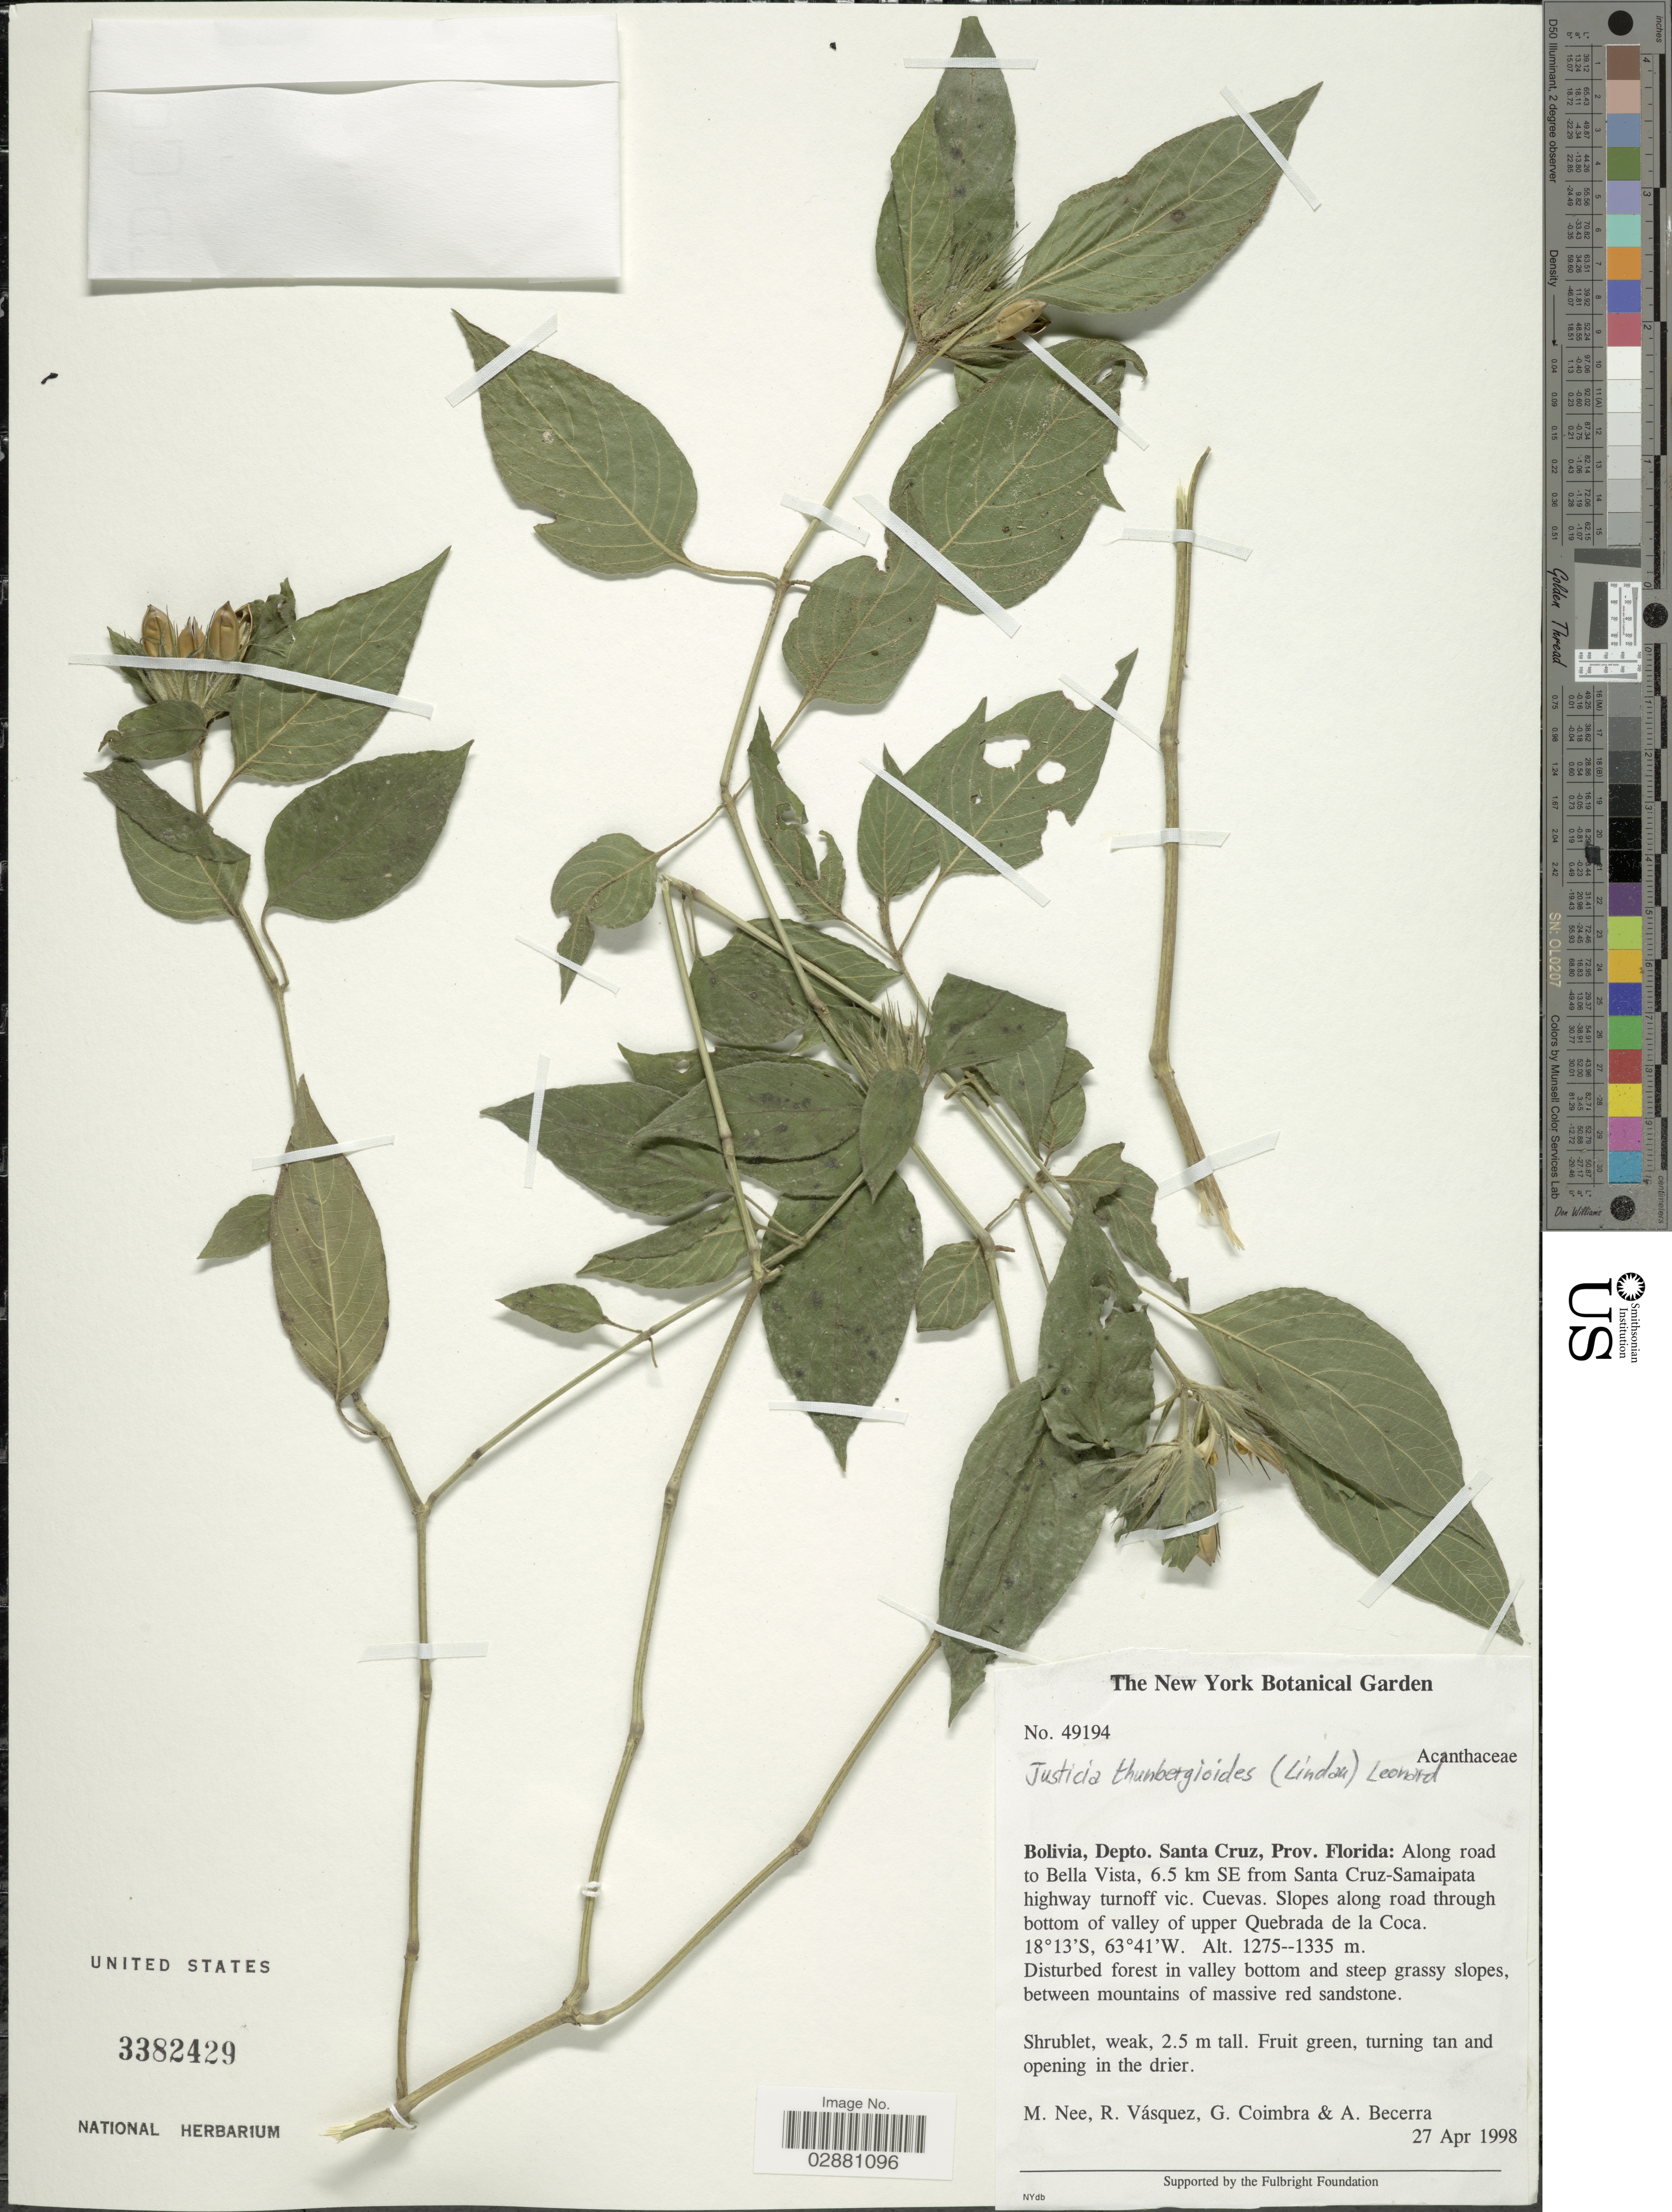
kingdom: Plantae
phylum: Tracheophyta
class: Magnoliopsida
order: Lamiales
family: Acanthaceae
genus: Justicia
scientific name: Justicia thunbergioides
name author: (Lindau) Leonard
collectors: M. Nee, R. Vásquez, G. Coimbra & A. Becerra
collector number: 49194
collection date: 1998-09-27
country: Bolivia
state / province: Santa Cruz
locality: Depto. Santa Cruz, Prov. Florida: Along road to Bella Vista, 6.5 km SE from Santa Cruz-Samaipata highway turnoff vic. Cuevas. Slopes along road through bottom of valley of upper Quebrada de la Coca.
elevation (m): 1275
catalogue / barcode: US 3382429